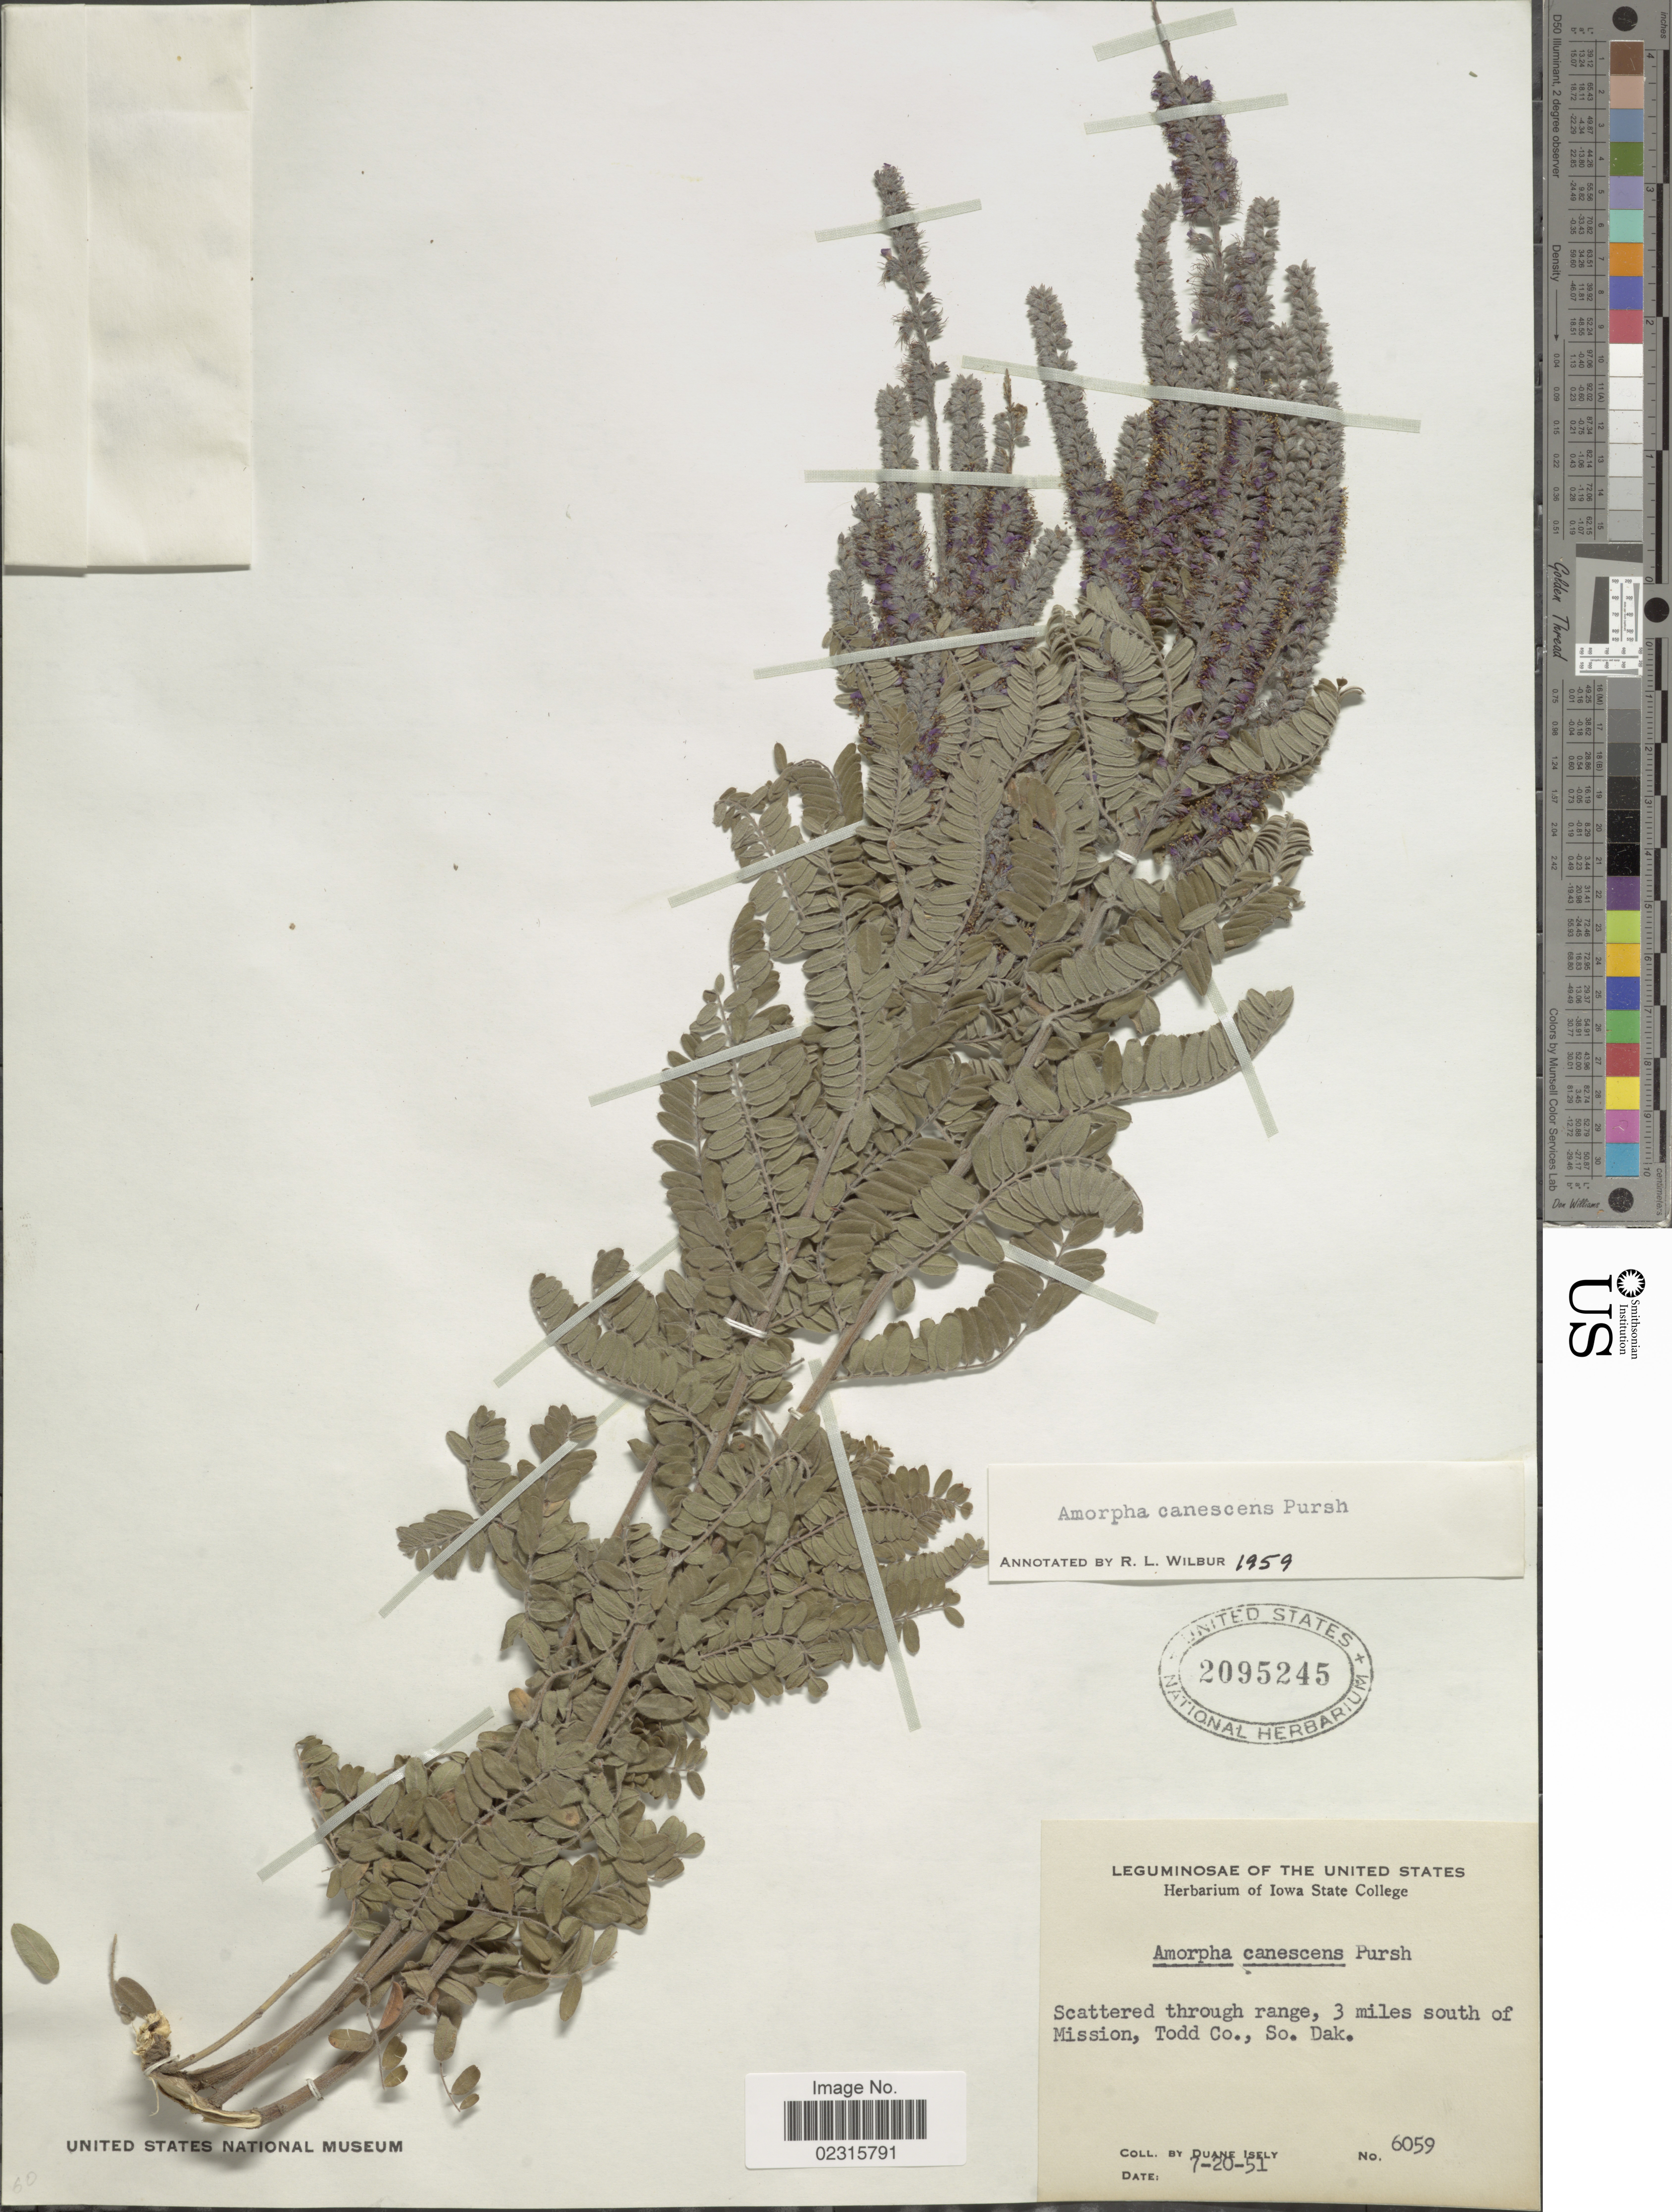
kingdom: Plantae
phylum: Tracheophyta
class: Magnoliopsida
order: Fabales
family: Fabaceae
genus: Amorpha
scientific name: Amorpha canescens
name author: Pursh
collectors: D. Isely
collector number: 6059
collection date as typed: Transcribed d/m/y: 20/7/51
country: United States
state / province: South Dakota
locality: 3 miles south of Mission, Todd Co., So. Dak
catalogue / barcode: US 2095245